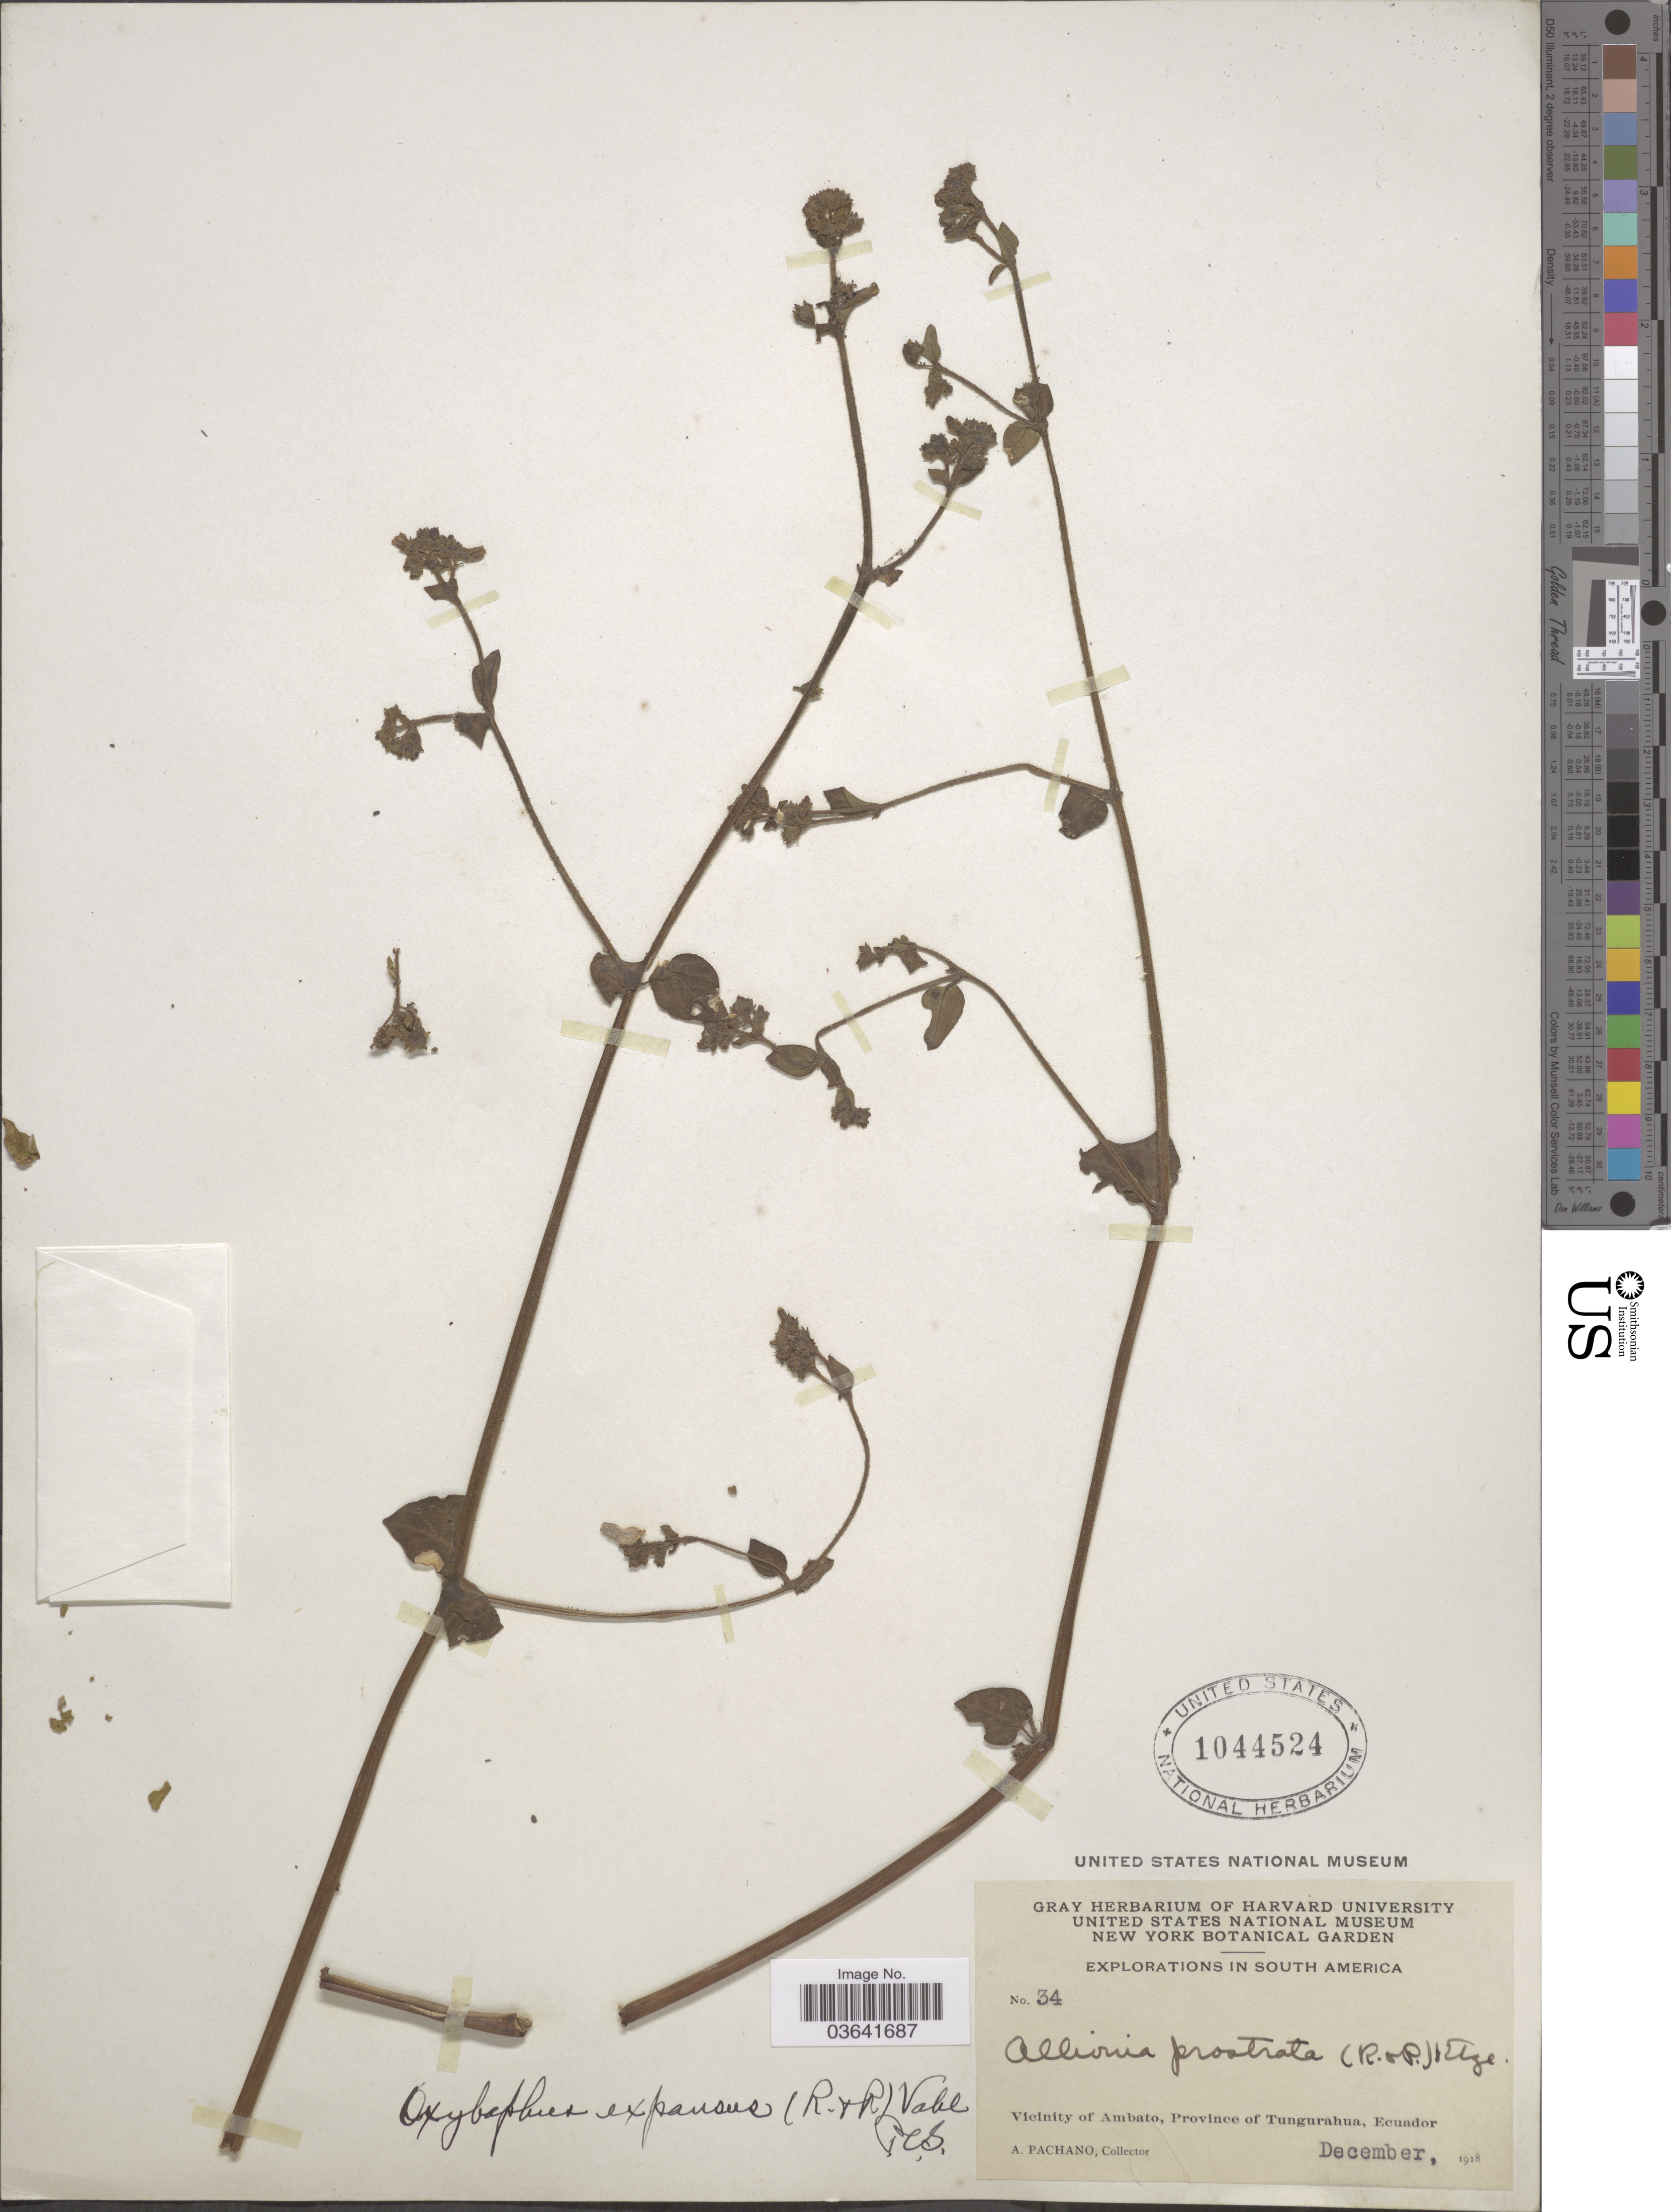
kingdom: Plantae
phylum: Tracheophyta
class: Magnoliopsida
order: Caryophyllales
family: Nyctaginaceae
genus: Mirabilis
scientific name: Mirabilis expansa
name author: (Ruiz & Pav.) Standl.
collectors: A. Pachano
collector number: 34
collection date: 1918-12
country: Ecuador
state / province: Tungurahua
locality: Vicinity of Ambato.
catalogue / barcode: US 1044524